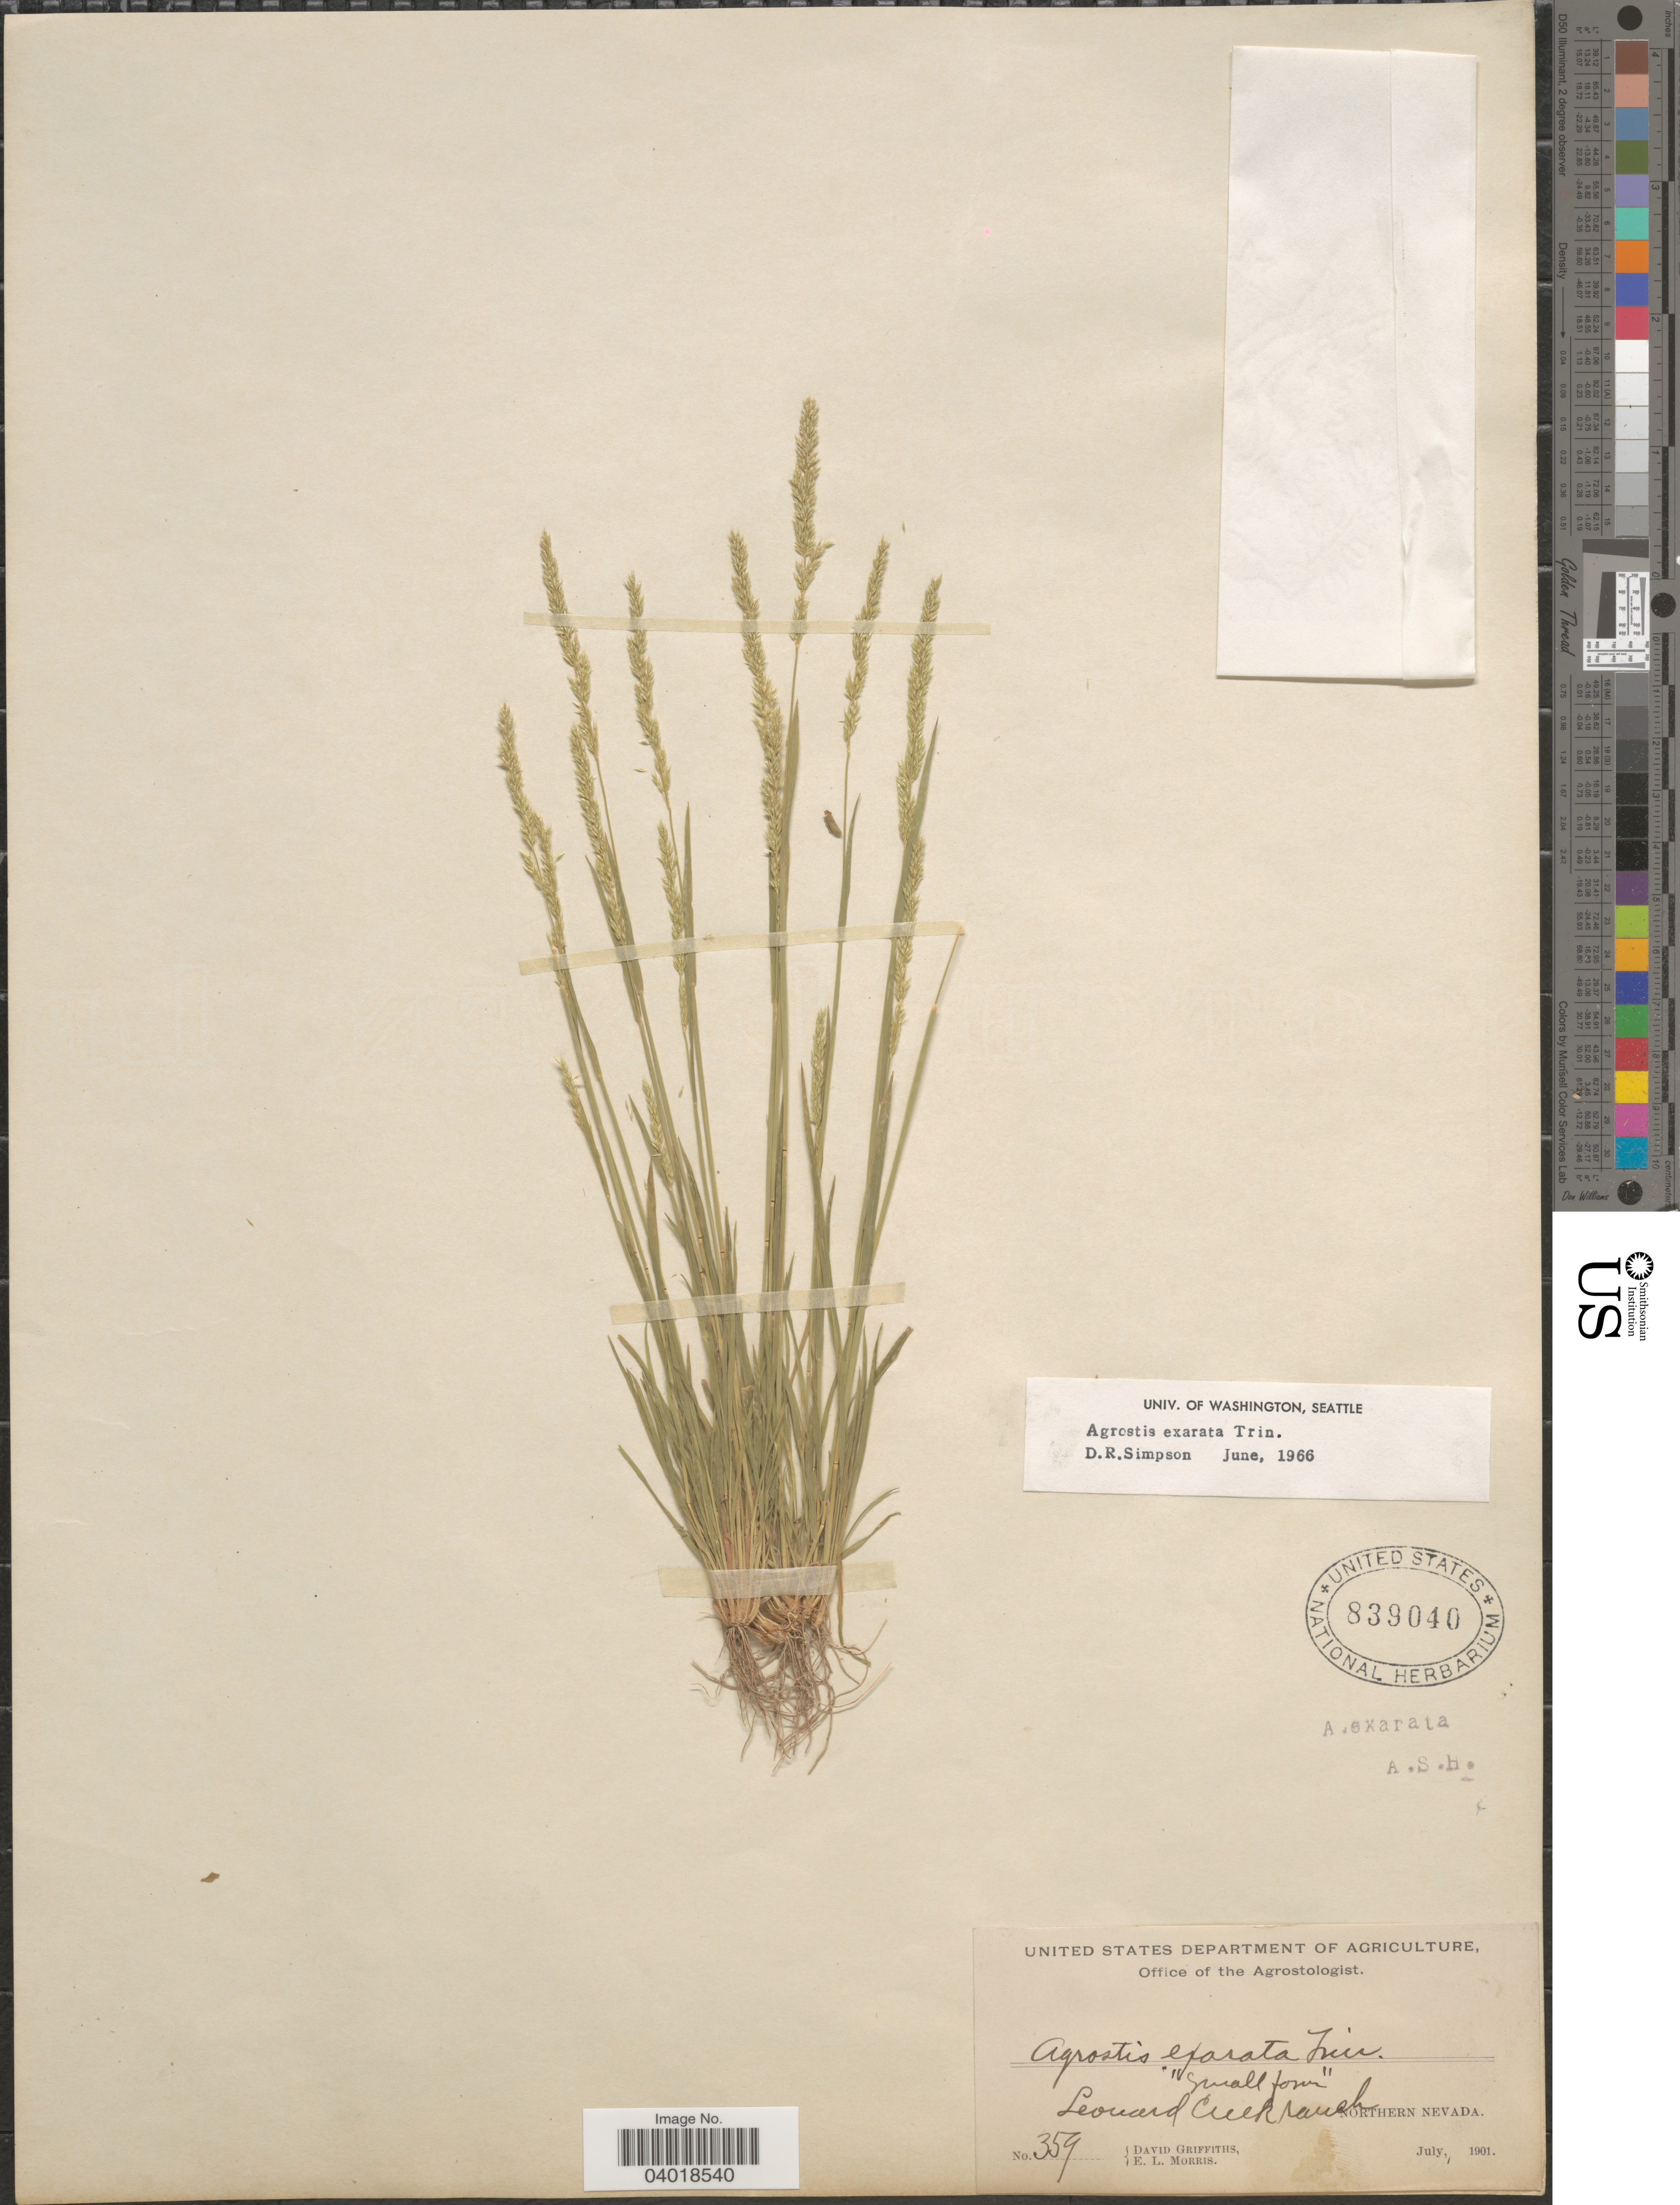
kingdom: Plantae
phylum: Tracheophyta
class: Liliopsida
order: Poales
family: Poaceae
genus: Agrostis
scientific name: Agrostis exarata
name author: Trin.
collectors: D. Griffiths & E. Morris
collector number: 359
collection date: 1901-07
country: United States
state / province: Nevada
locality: Leonard Creek ranch. Northern Nevada.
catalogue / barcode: US 839040